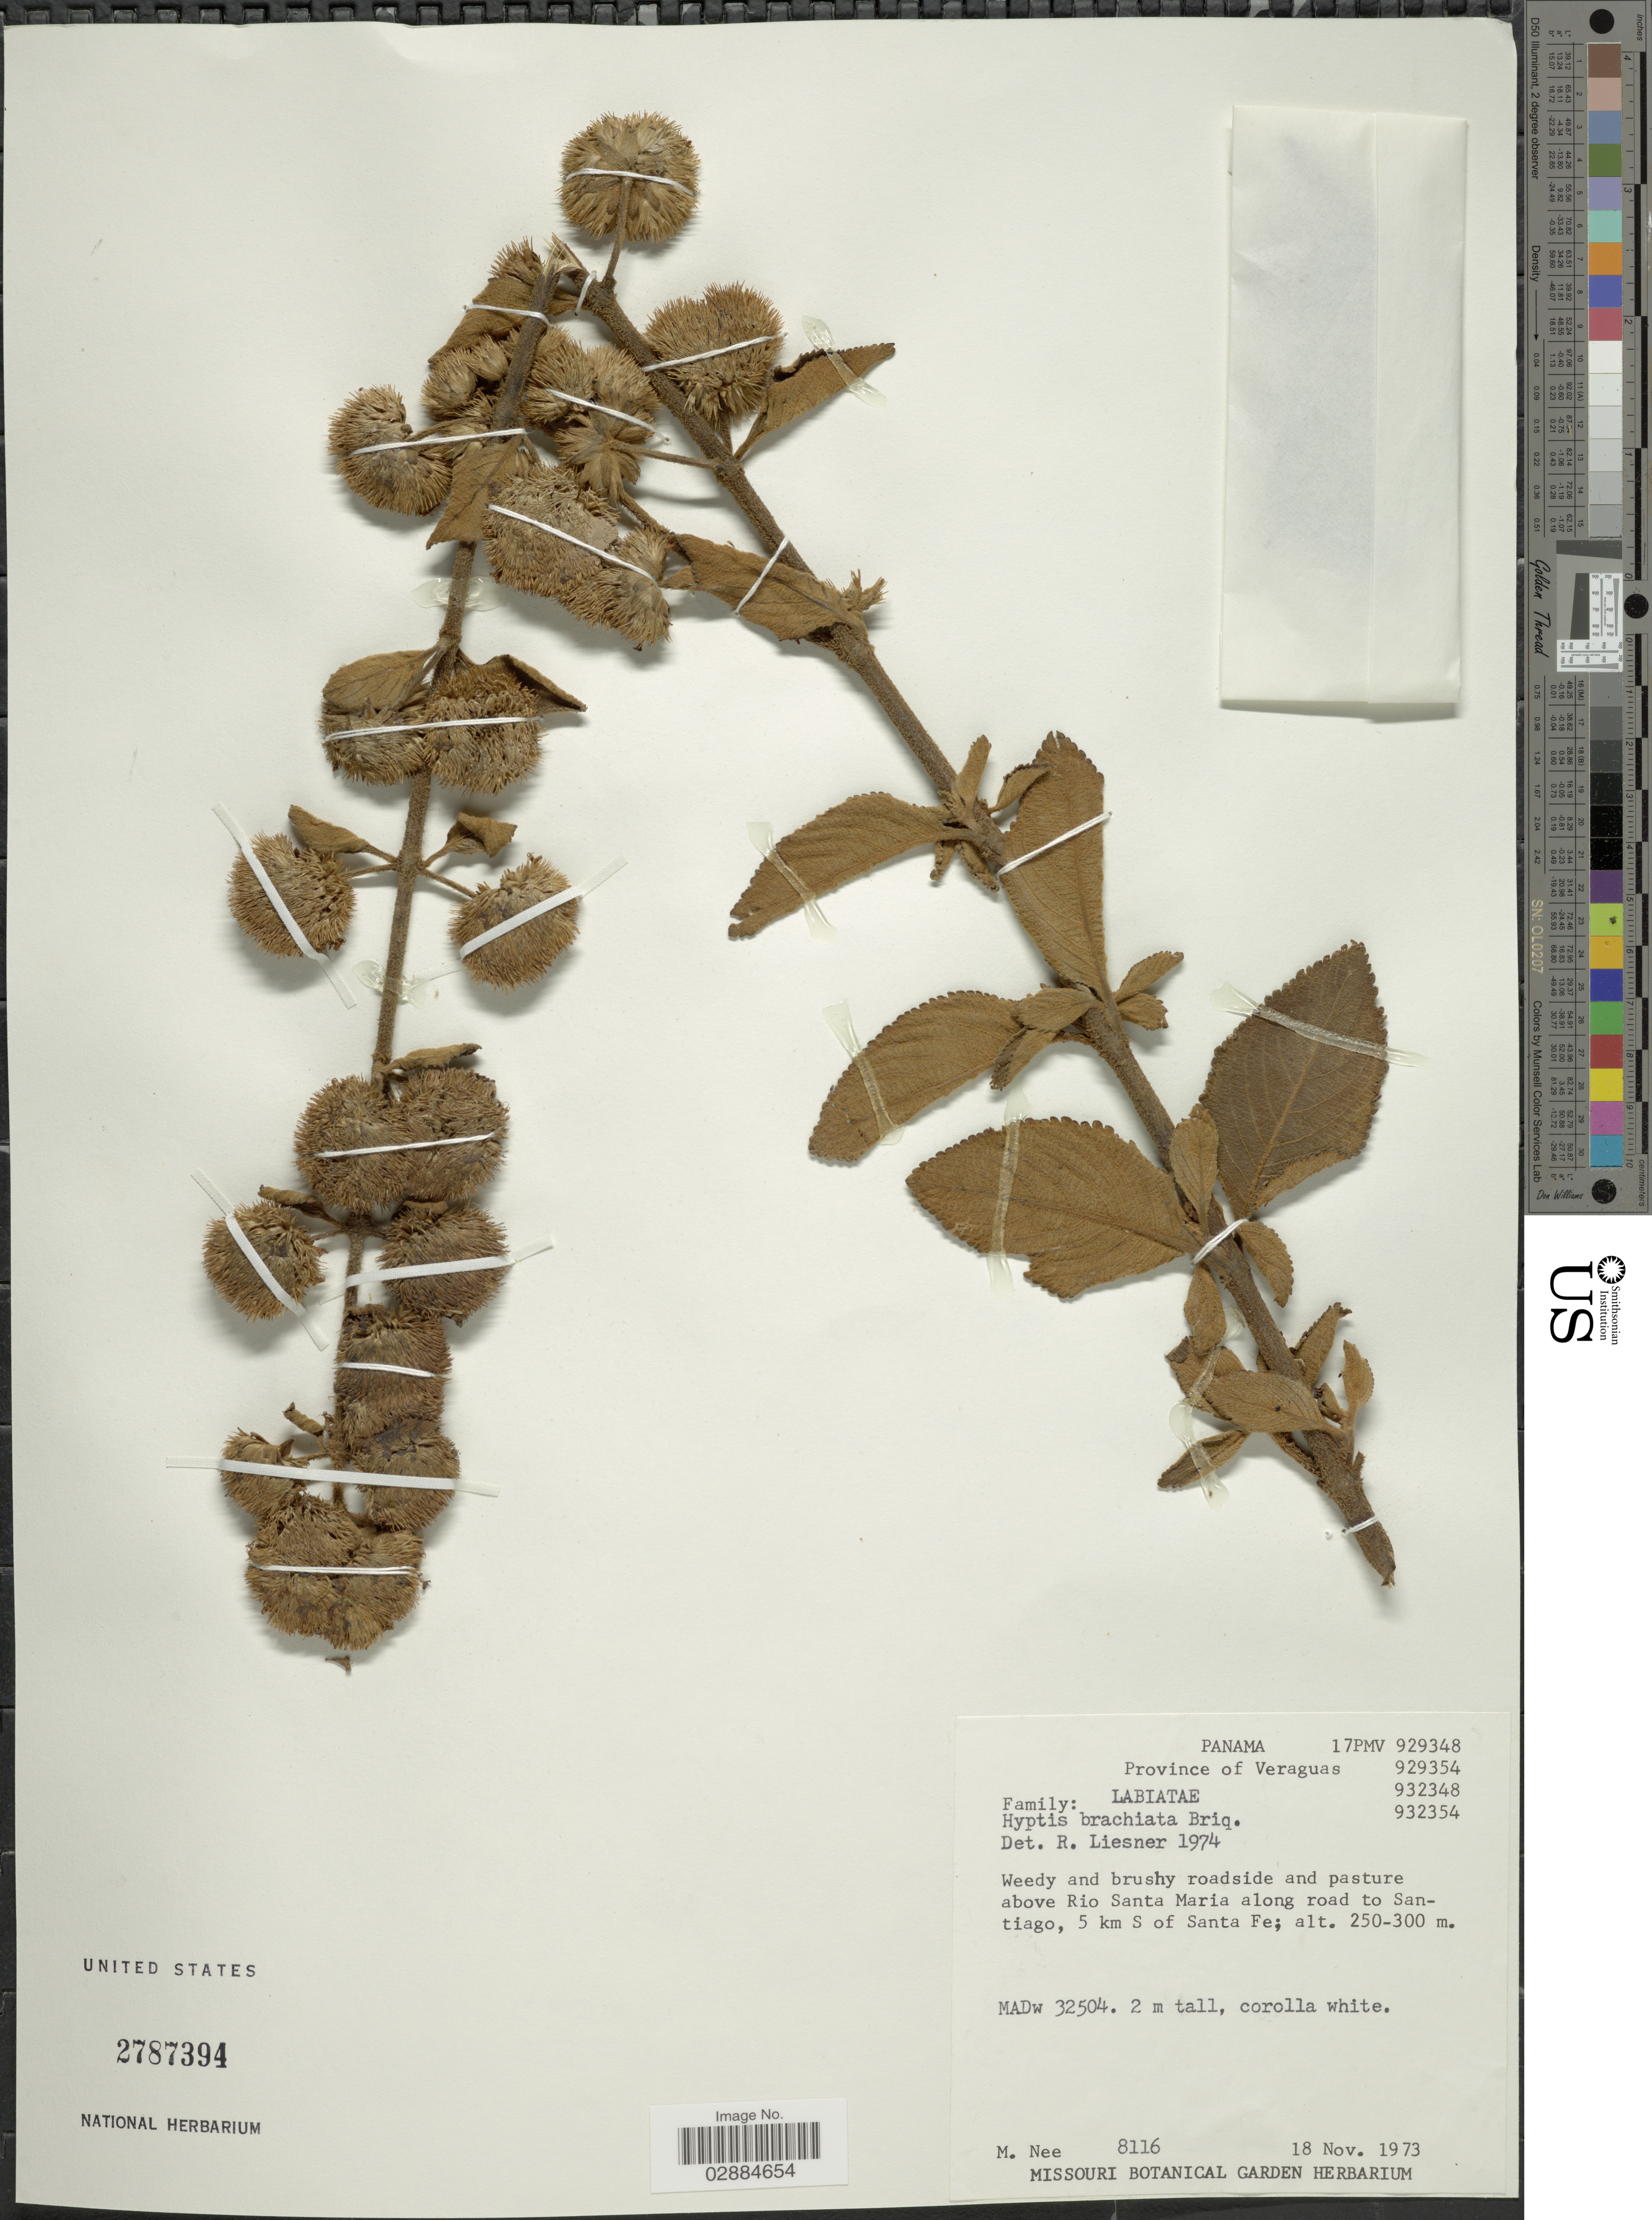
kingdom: Plantae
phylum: Tracheophyta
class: Magnoliopsida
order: Lamiales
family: Lamiaceae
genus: Hyptis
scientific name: Hyptis brachiata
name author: Briq.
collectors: M. Nee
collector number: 8116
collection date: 1973-11-18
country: Panama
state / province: Veraguas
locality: Weedy and brushy roadside and pasture above Rio Santa Maria along road to Santiago, 5 km S of Santa Fe.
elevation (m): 25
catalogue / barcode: US 2787394